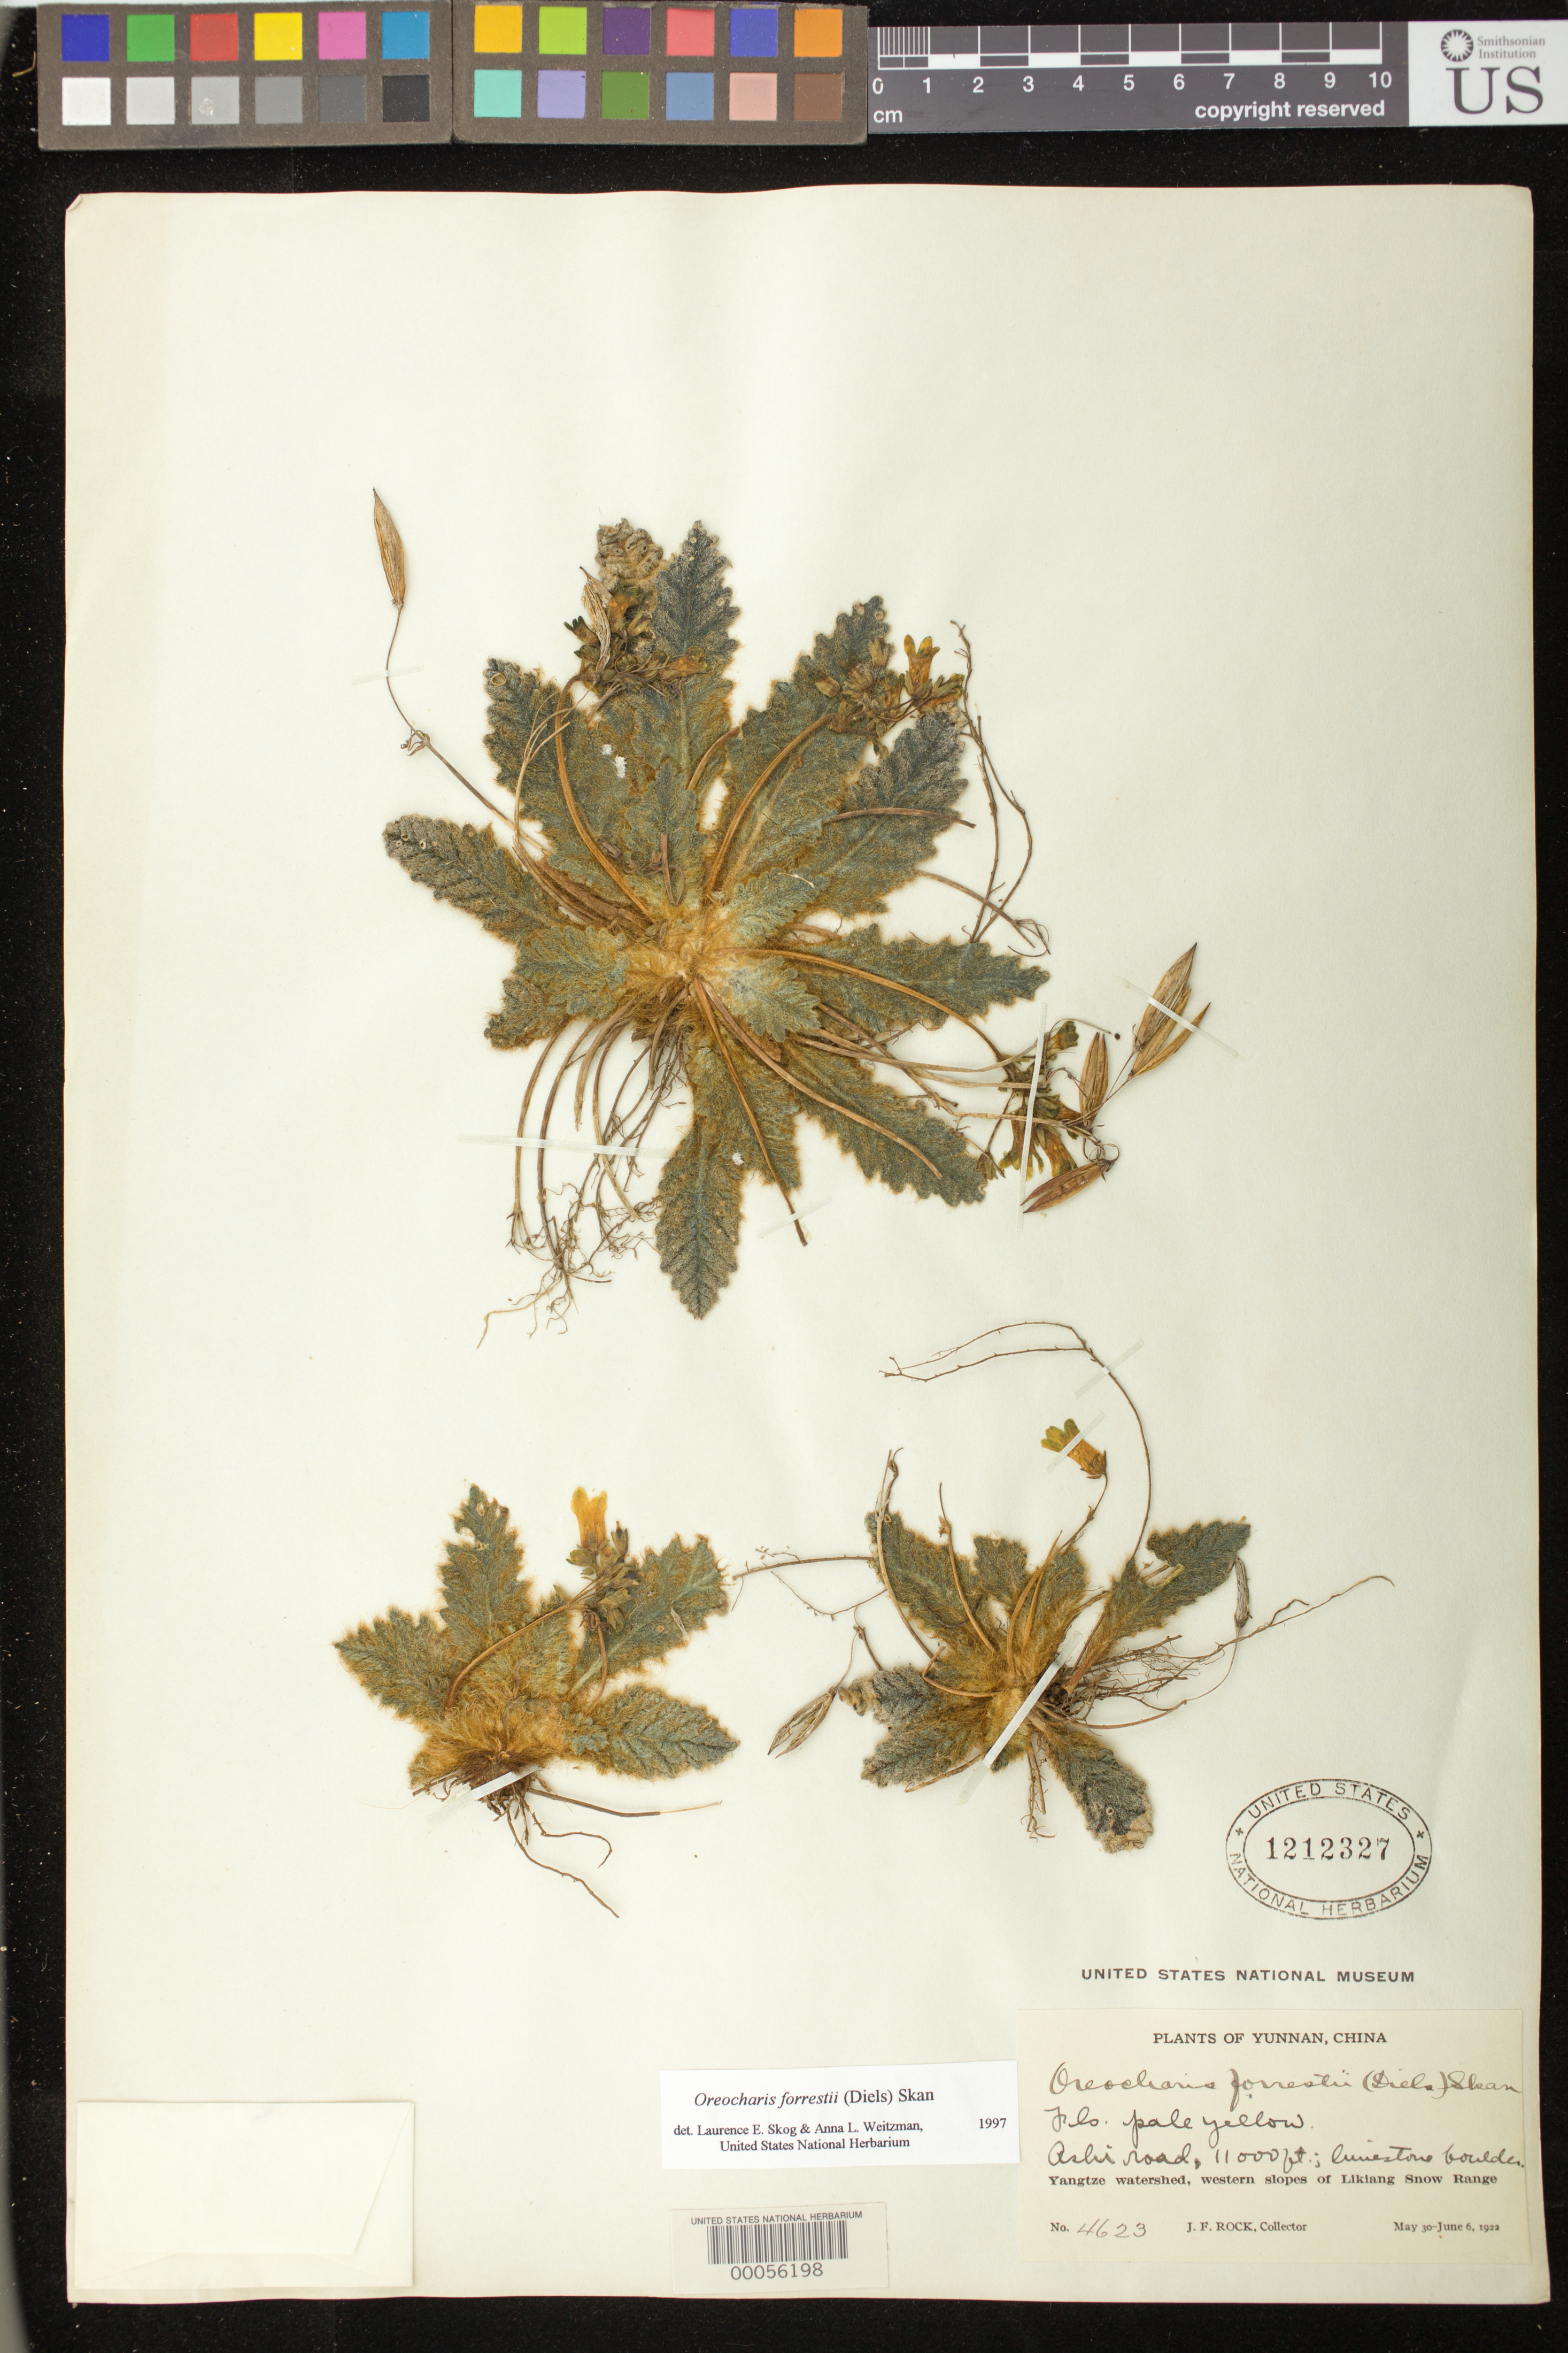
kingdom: Plantae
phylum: Tracheophyta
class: Magnoliopsida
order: Lamiales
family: Gesneriaceae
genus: Oreocharis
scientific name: Oreocharis forrestii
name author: (Diels) Skan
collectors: J. F. Rock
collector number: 4623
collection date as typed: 30 May 1922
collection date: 1922-05-30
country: China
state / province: Yunnan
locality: Yangtze watershed, western slopes of likiang snow range,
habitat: Limestone boulders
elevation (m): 3353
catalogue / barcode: US 1212327